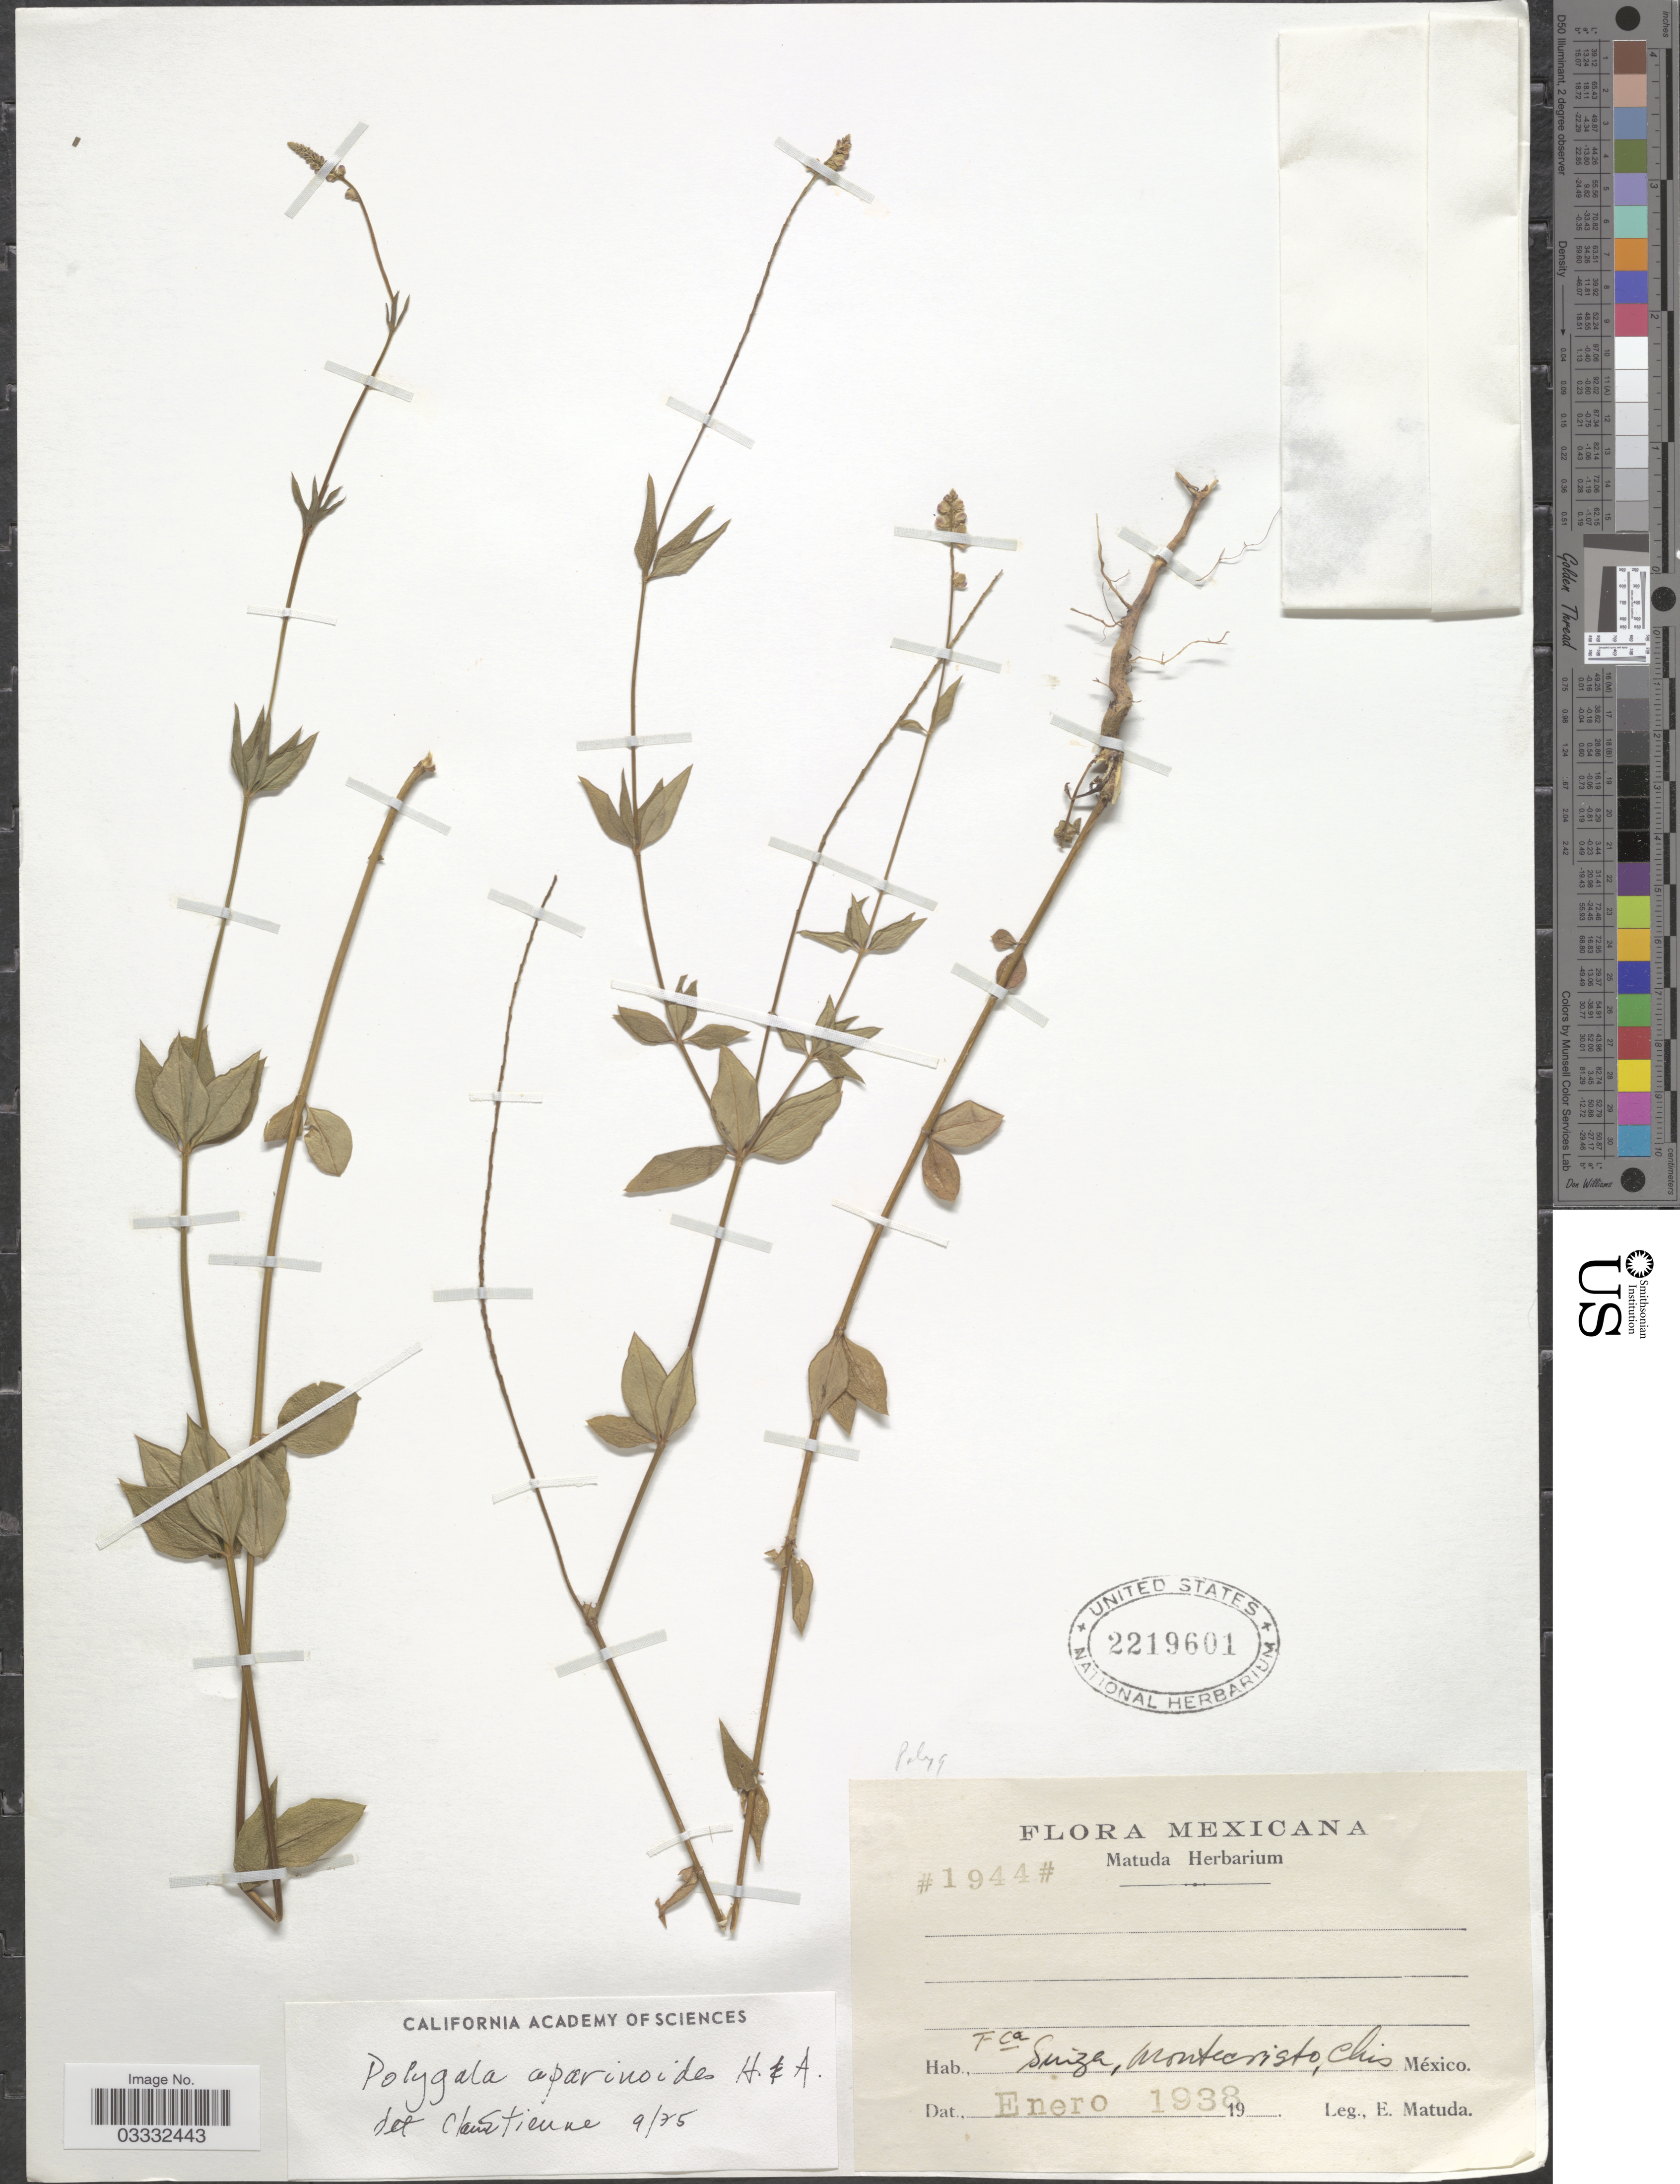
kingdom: Plantae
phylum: Tracheophyta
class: Magnoliopsida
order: Fabales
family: Polygalaceae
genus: Polygala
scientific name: Polygala aparinoides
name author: Hook. & Arn.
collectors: E. Matuda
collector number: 1944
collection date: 1938-01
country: Mexico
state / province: Chiapas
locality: Fca. Suiza, Montecristo.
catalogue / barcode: US 2219601